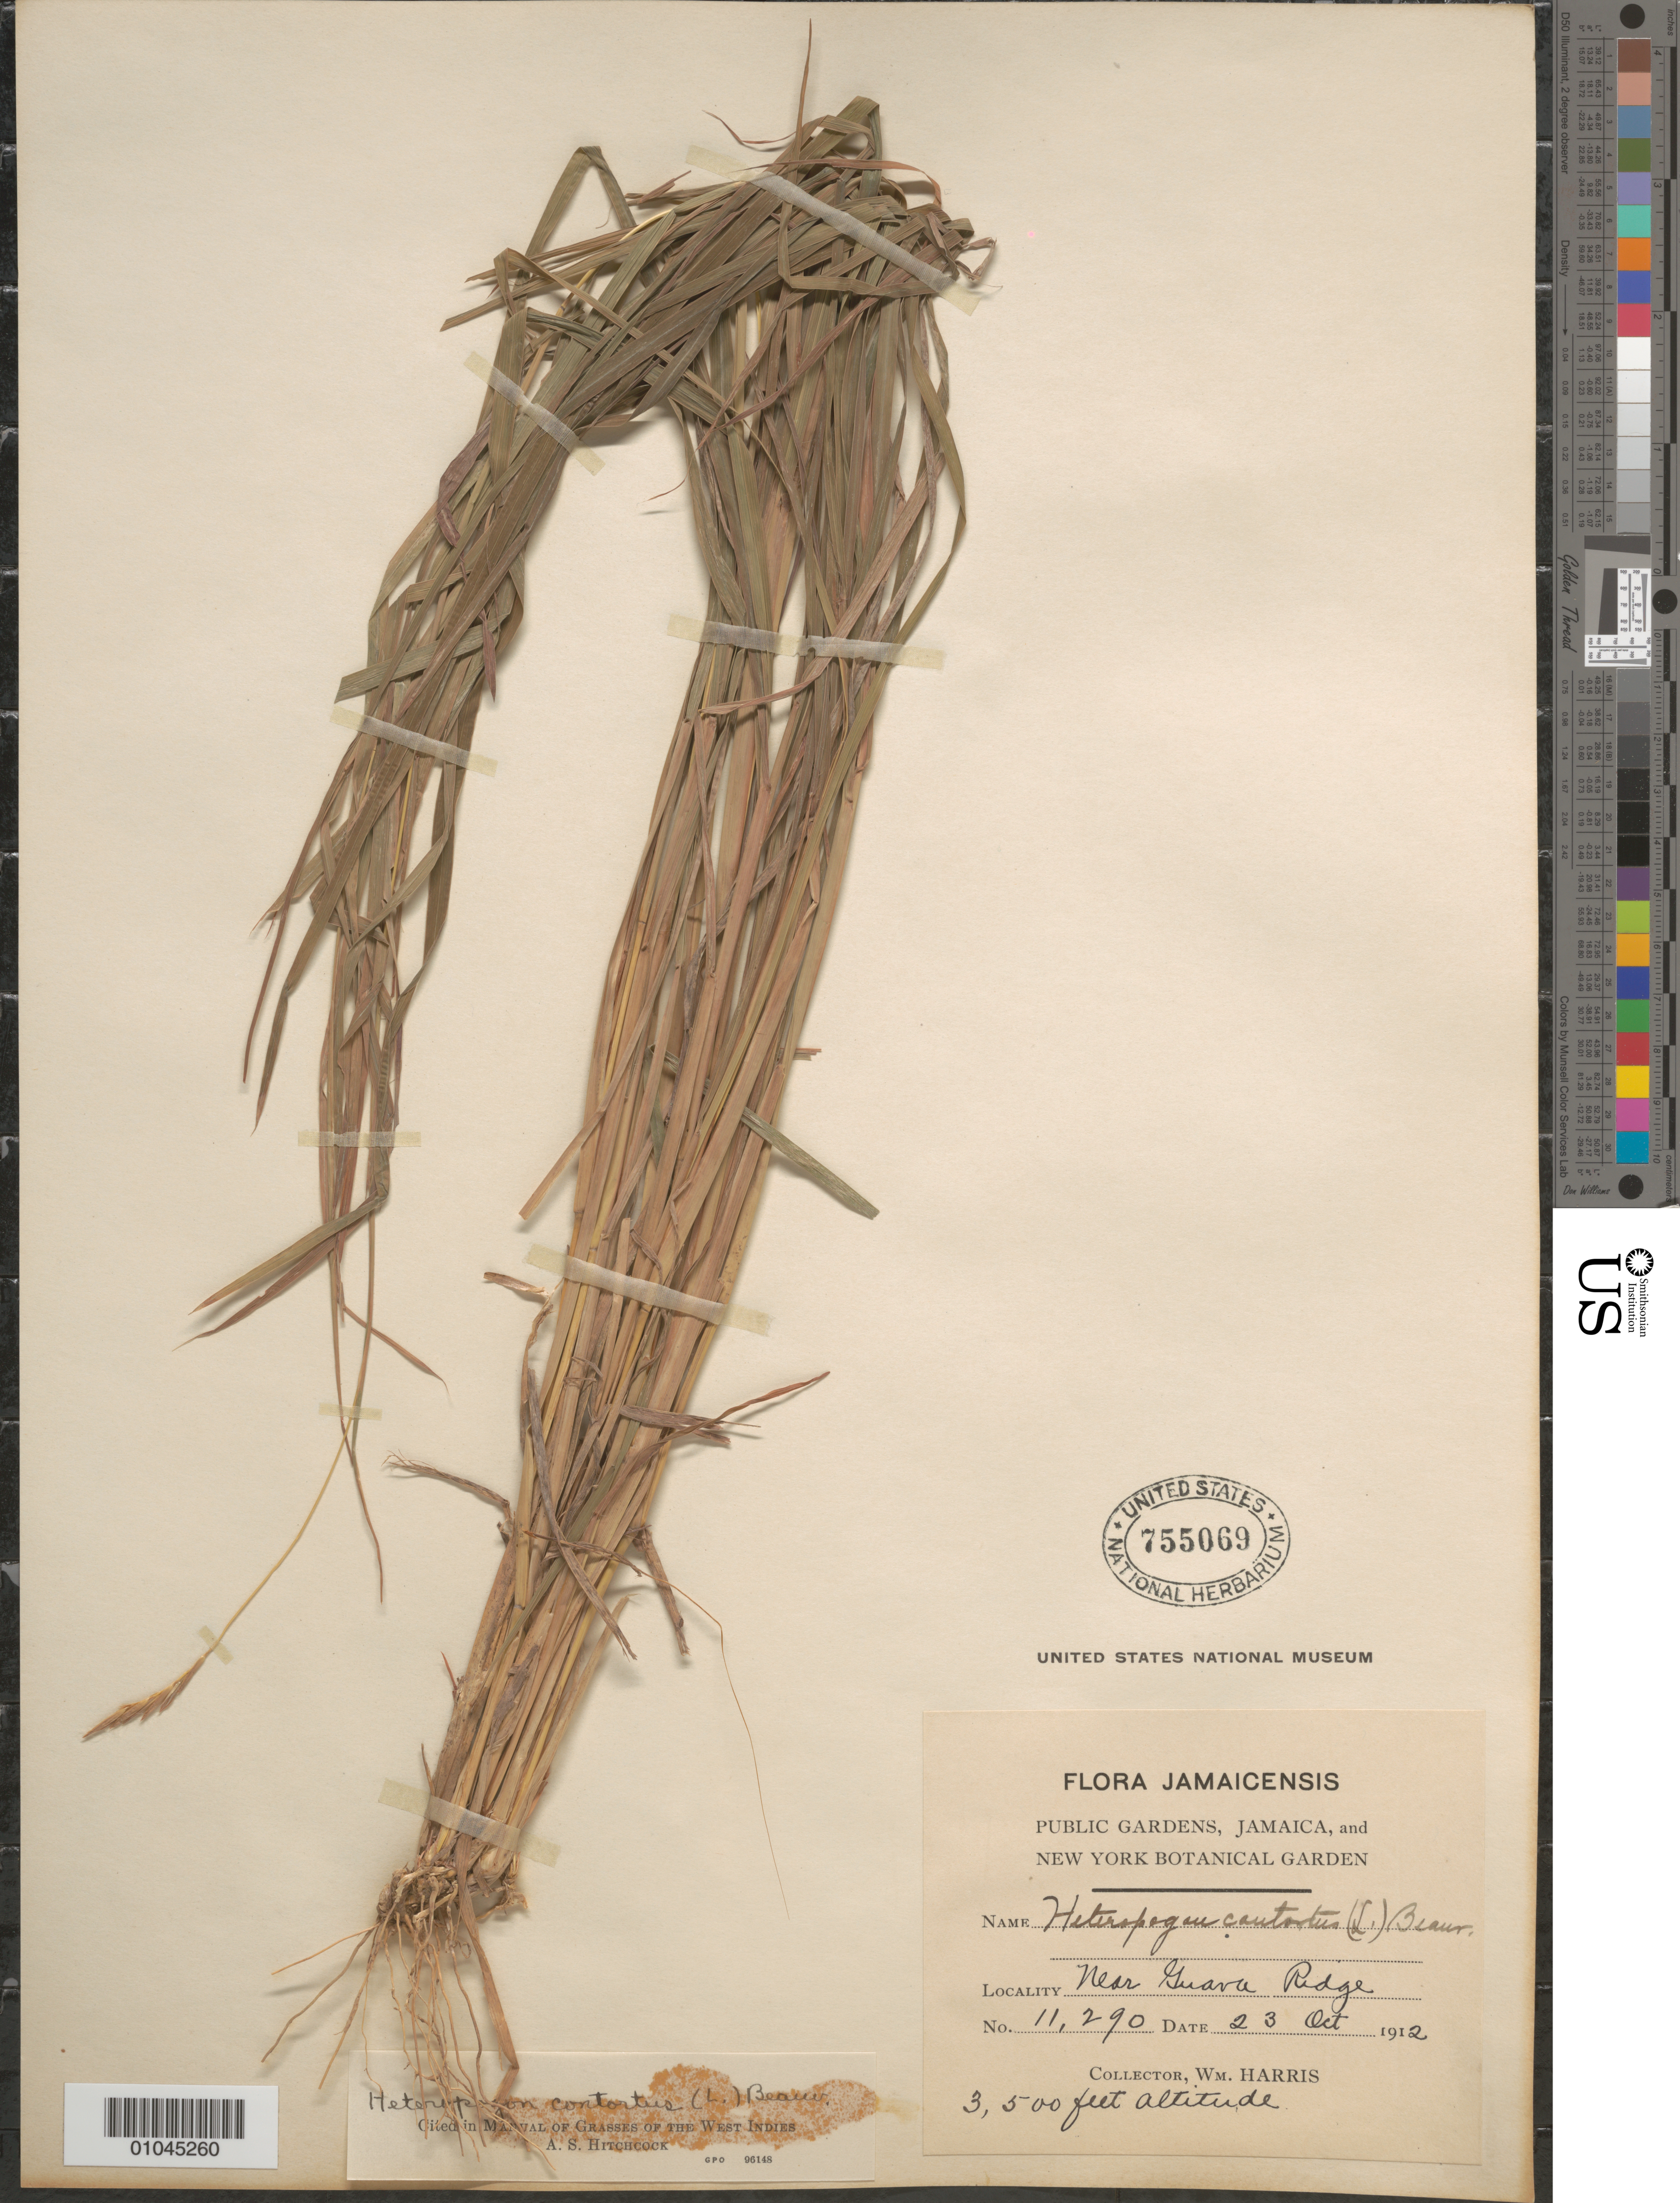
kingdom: Plantae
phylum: Tracheophyta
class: Liliopsida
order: Poales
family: Poaceae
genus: Heteropogon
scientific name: Heteropogon contortus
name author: (L.) P. Beauv. ex Roem. & Schult.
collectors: W. Harris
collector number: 11290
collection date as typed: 23 Oct 1912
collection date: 1912-10-23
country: Jamaica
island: Jamaica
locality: Near Guara Ridge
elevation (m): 1067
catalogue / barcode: US 755069